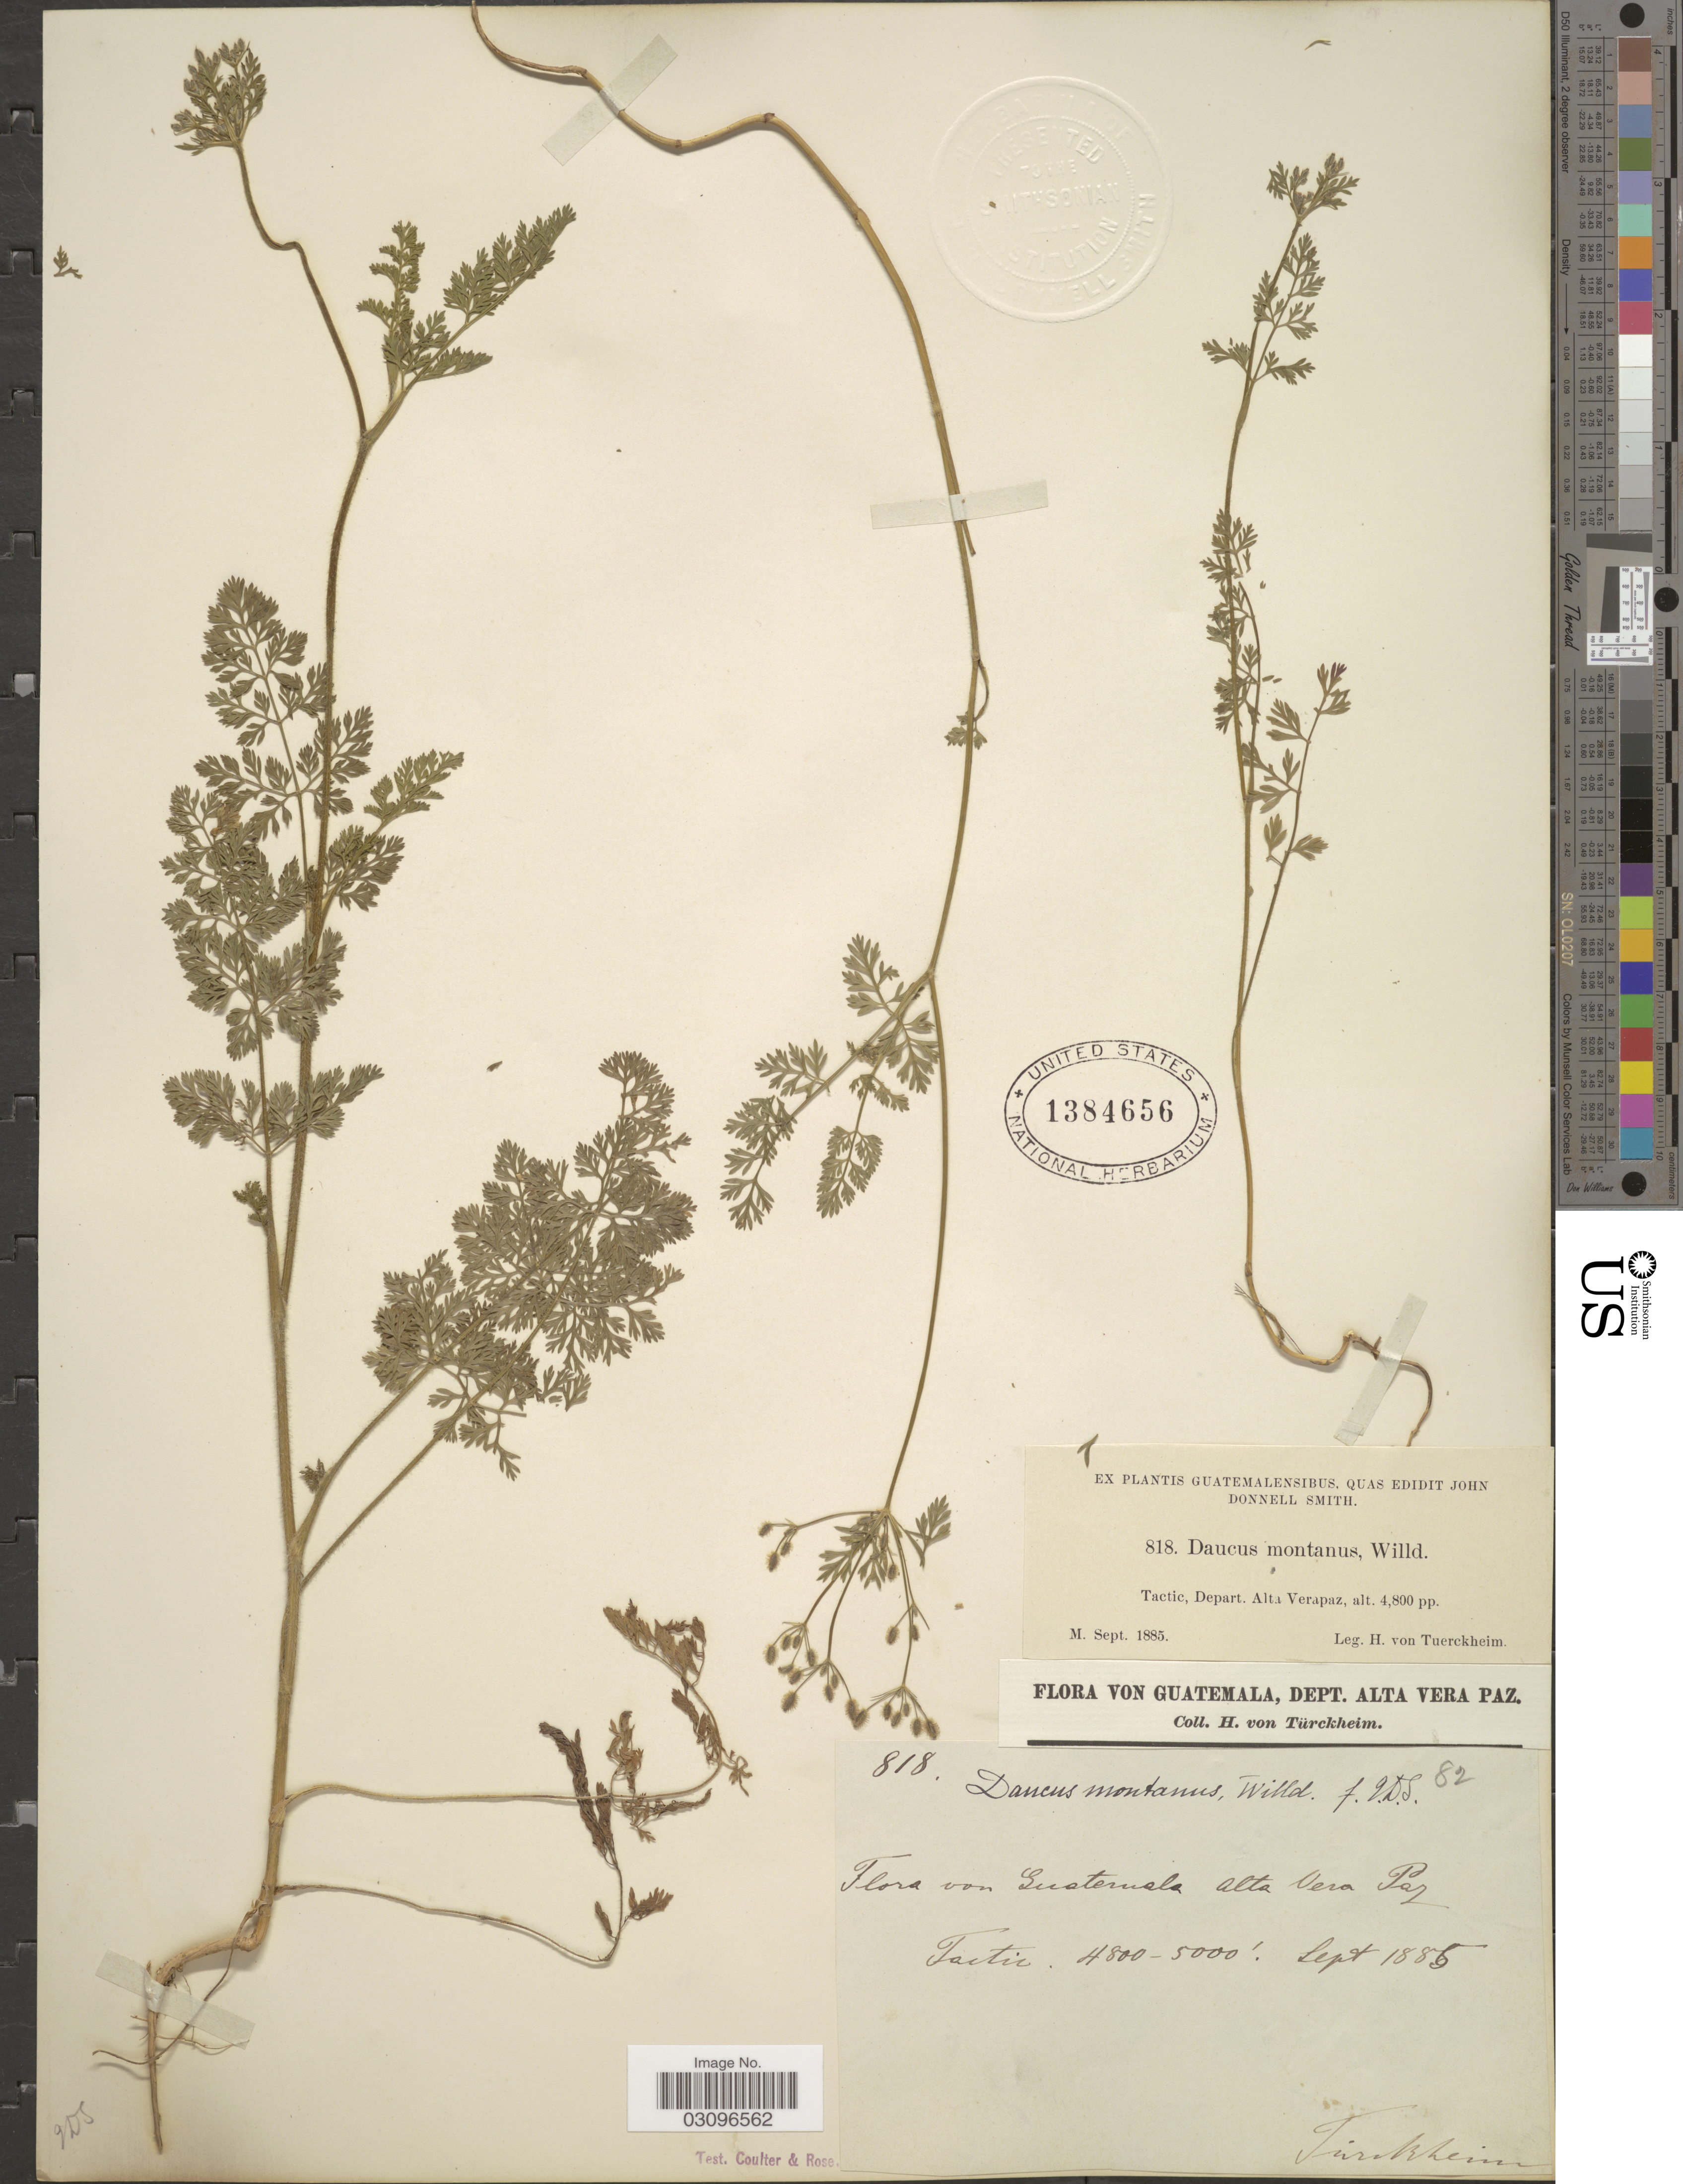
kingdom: Plantae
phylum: Tracheophyta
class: Magnoliopsida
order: Apiales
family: Apiaceae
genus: Daucus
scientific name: Daucus montanus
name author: Humb. & Bonpl. ex Spreng.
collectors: H. von Türckheim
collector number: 818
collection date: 1885-09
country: Guatemala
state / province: Alta Verapaz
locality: Tactic, Depart. Alta Verapaz.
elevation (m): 1463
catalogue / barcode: US 1384656